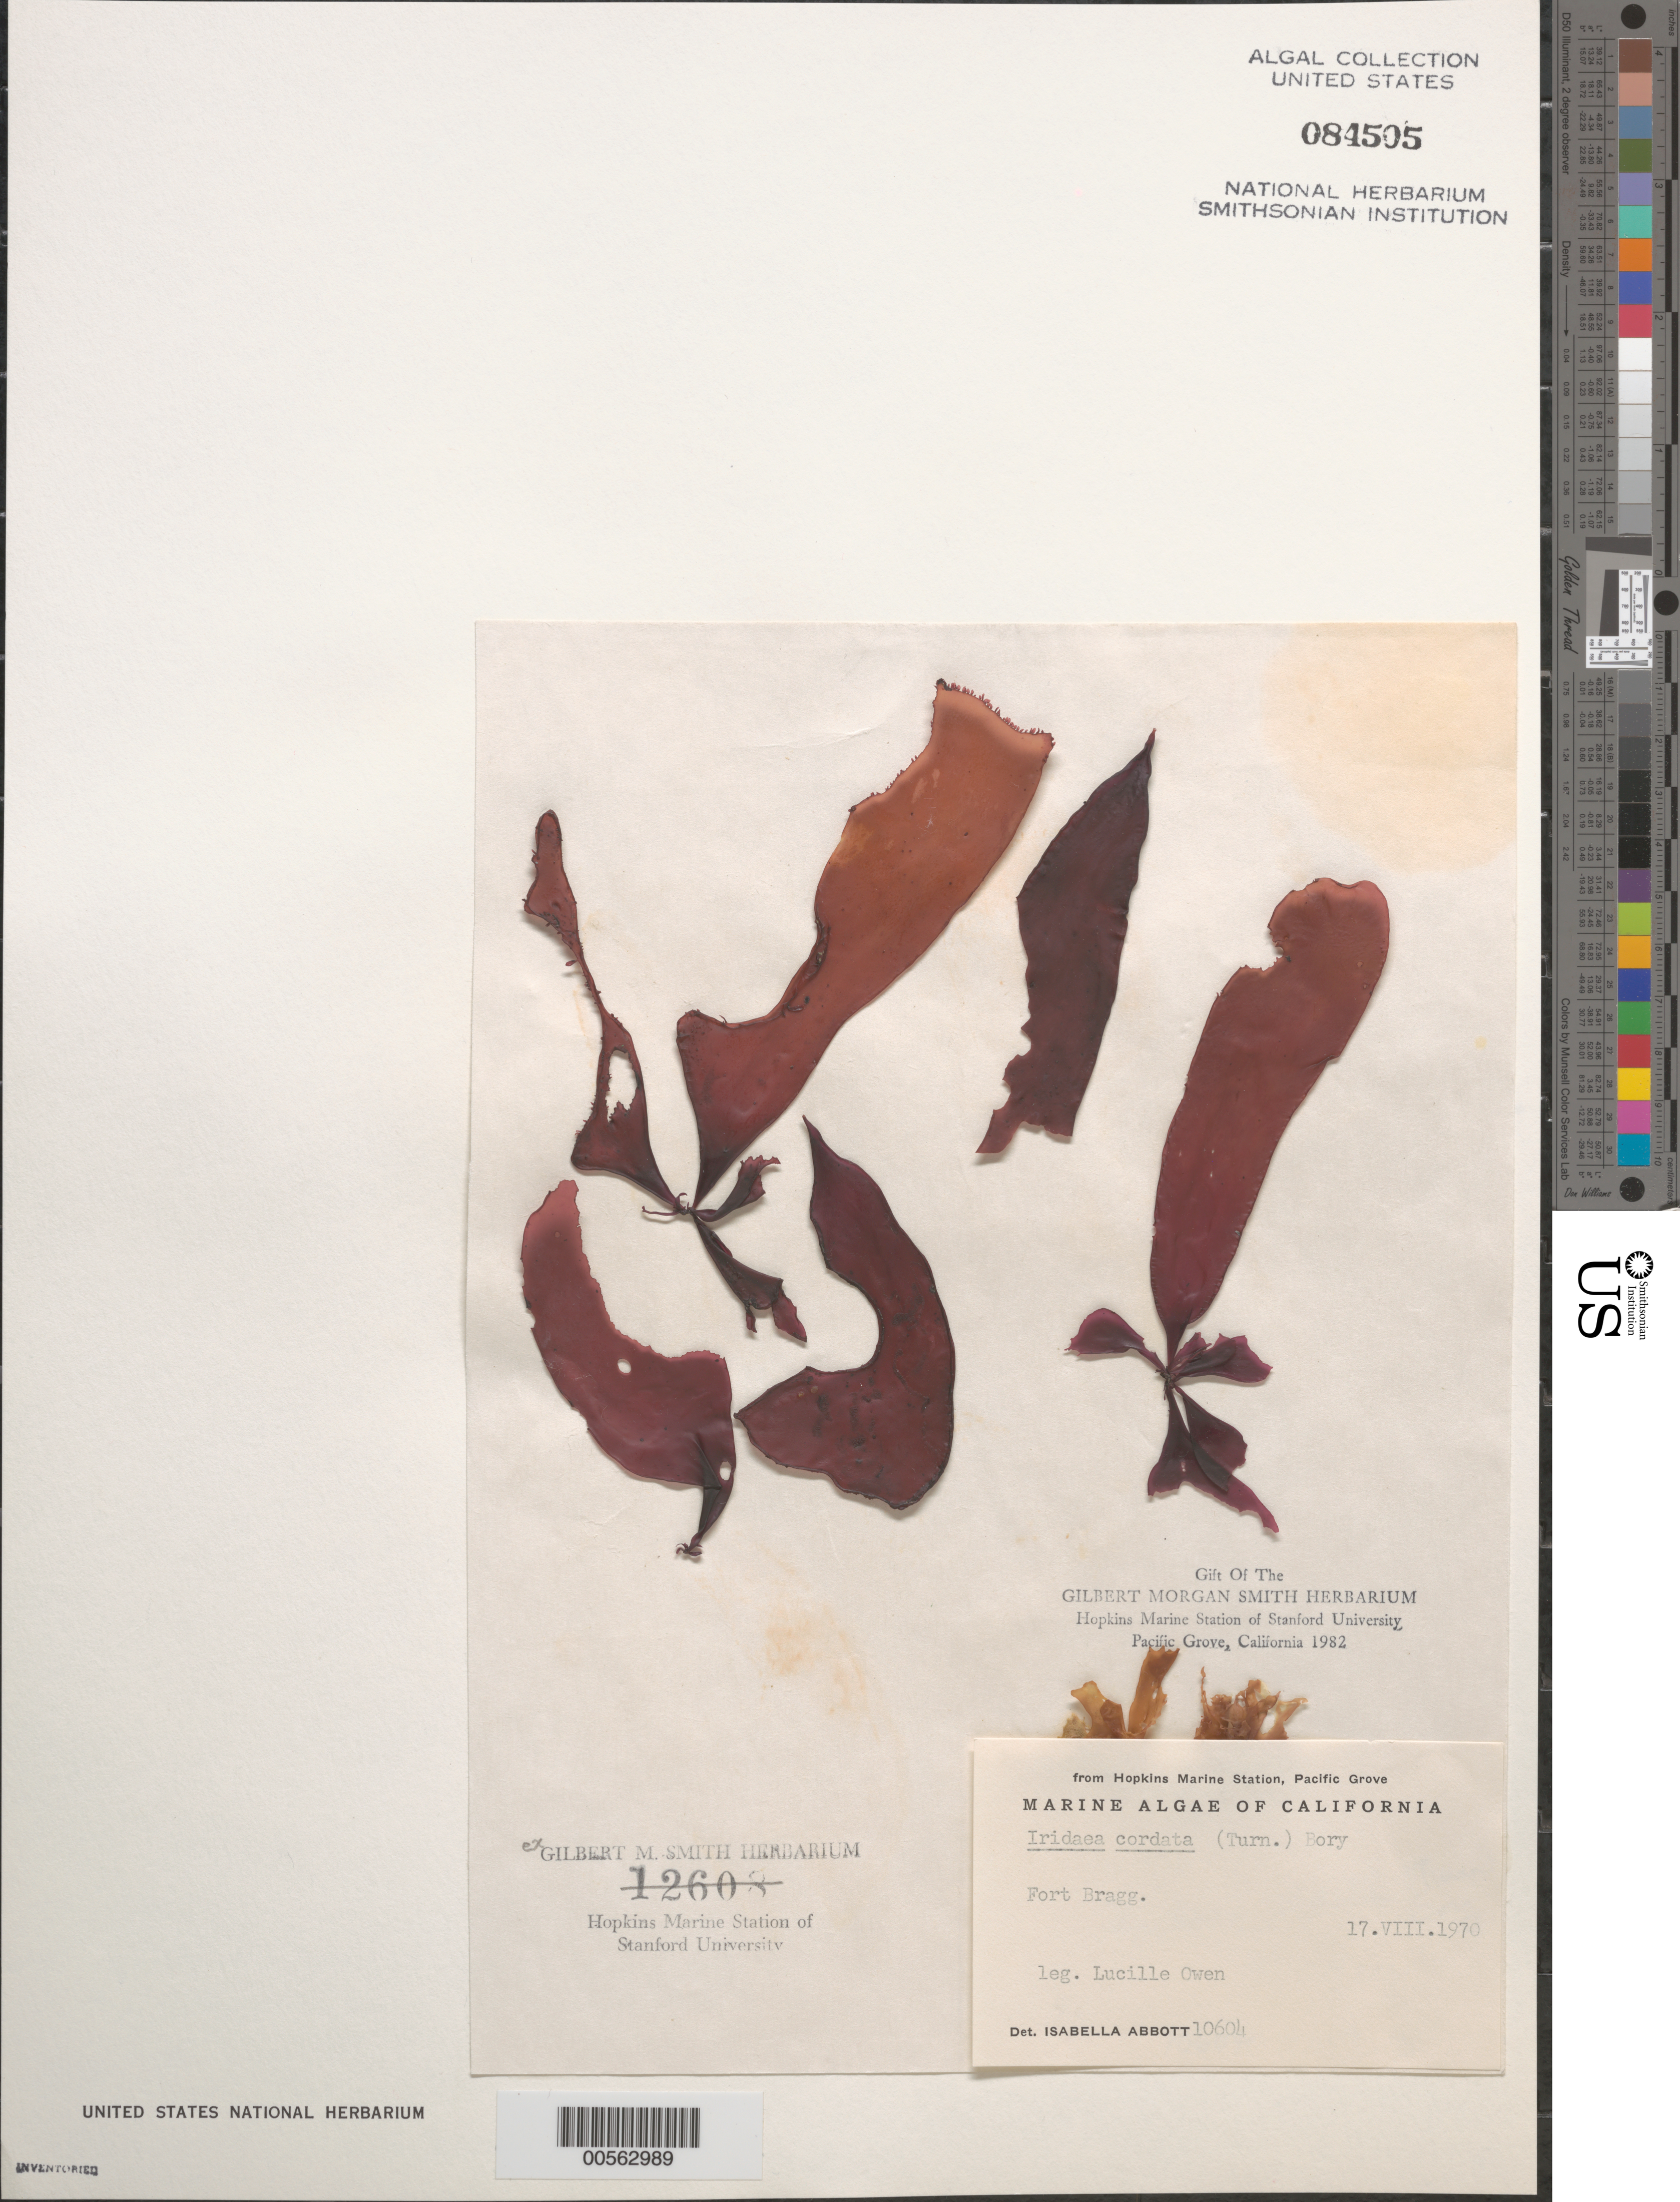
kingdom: Plantae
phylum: Rhodophyta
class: Florideophyceae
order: Gigartinales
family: Gigartinaceae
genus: Iridaea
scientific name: Iridaea cordata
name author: (Turner) Bory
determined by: Abbott, Isabella A.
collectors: L. Owen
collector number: IAA 10604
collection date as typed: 17 Aug 1970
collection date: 1970-08-17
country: United States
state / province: California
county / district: Mendocino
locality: Fort Bragg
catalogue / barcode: US 84505